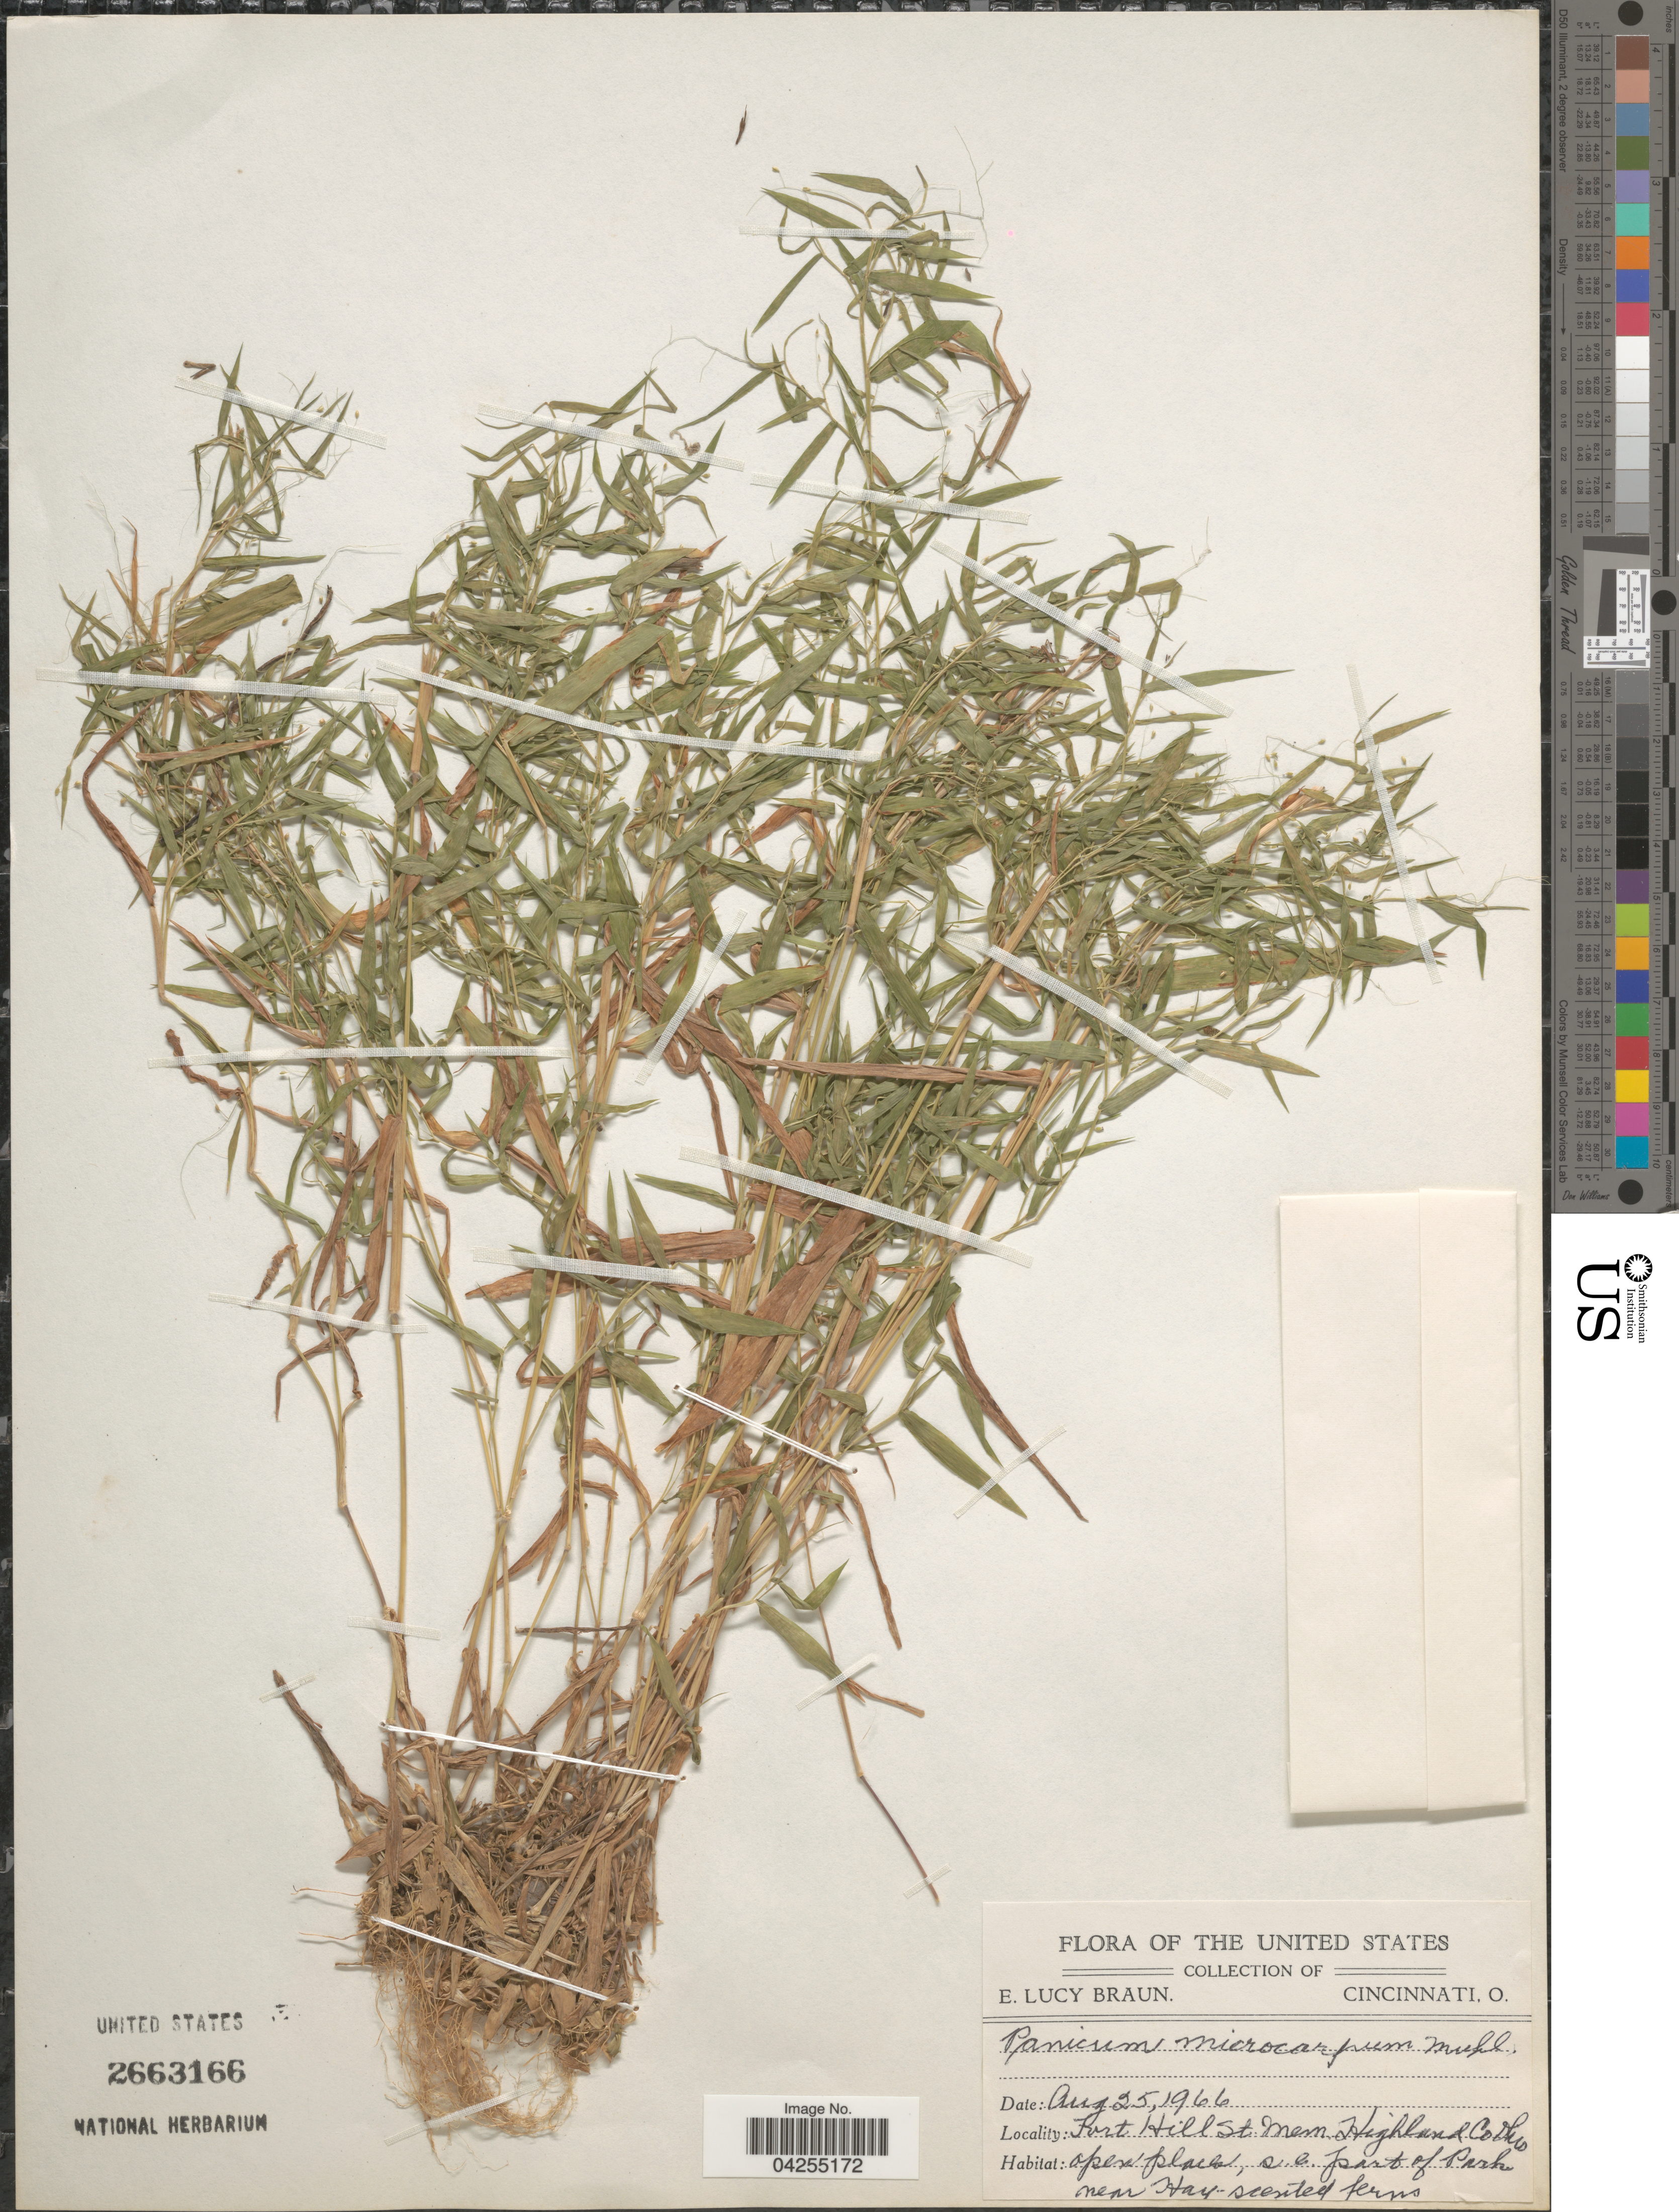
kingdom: Plantae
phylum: Tracheophyta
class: Liliopsida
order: Poales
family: Poaceae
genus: Dichanthelium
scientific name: Dichanthelium dichotomum var. dichotomum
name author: (L.) Gould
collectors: E. L. Braun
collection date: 1966-08-25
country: United States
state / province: Ohio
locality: Fort Hill St Mem. Highland Co. Open places, s.e. part of Park near Hay-scented ferns.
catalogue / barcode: US 2663166